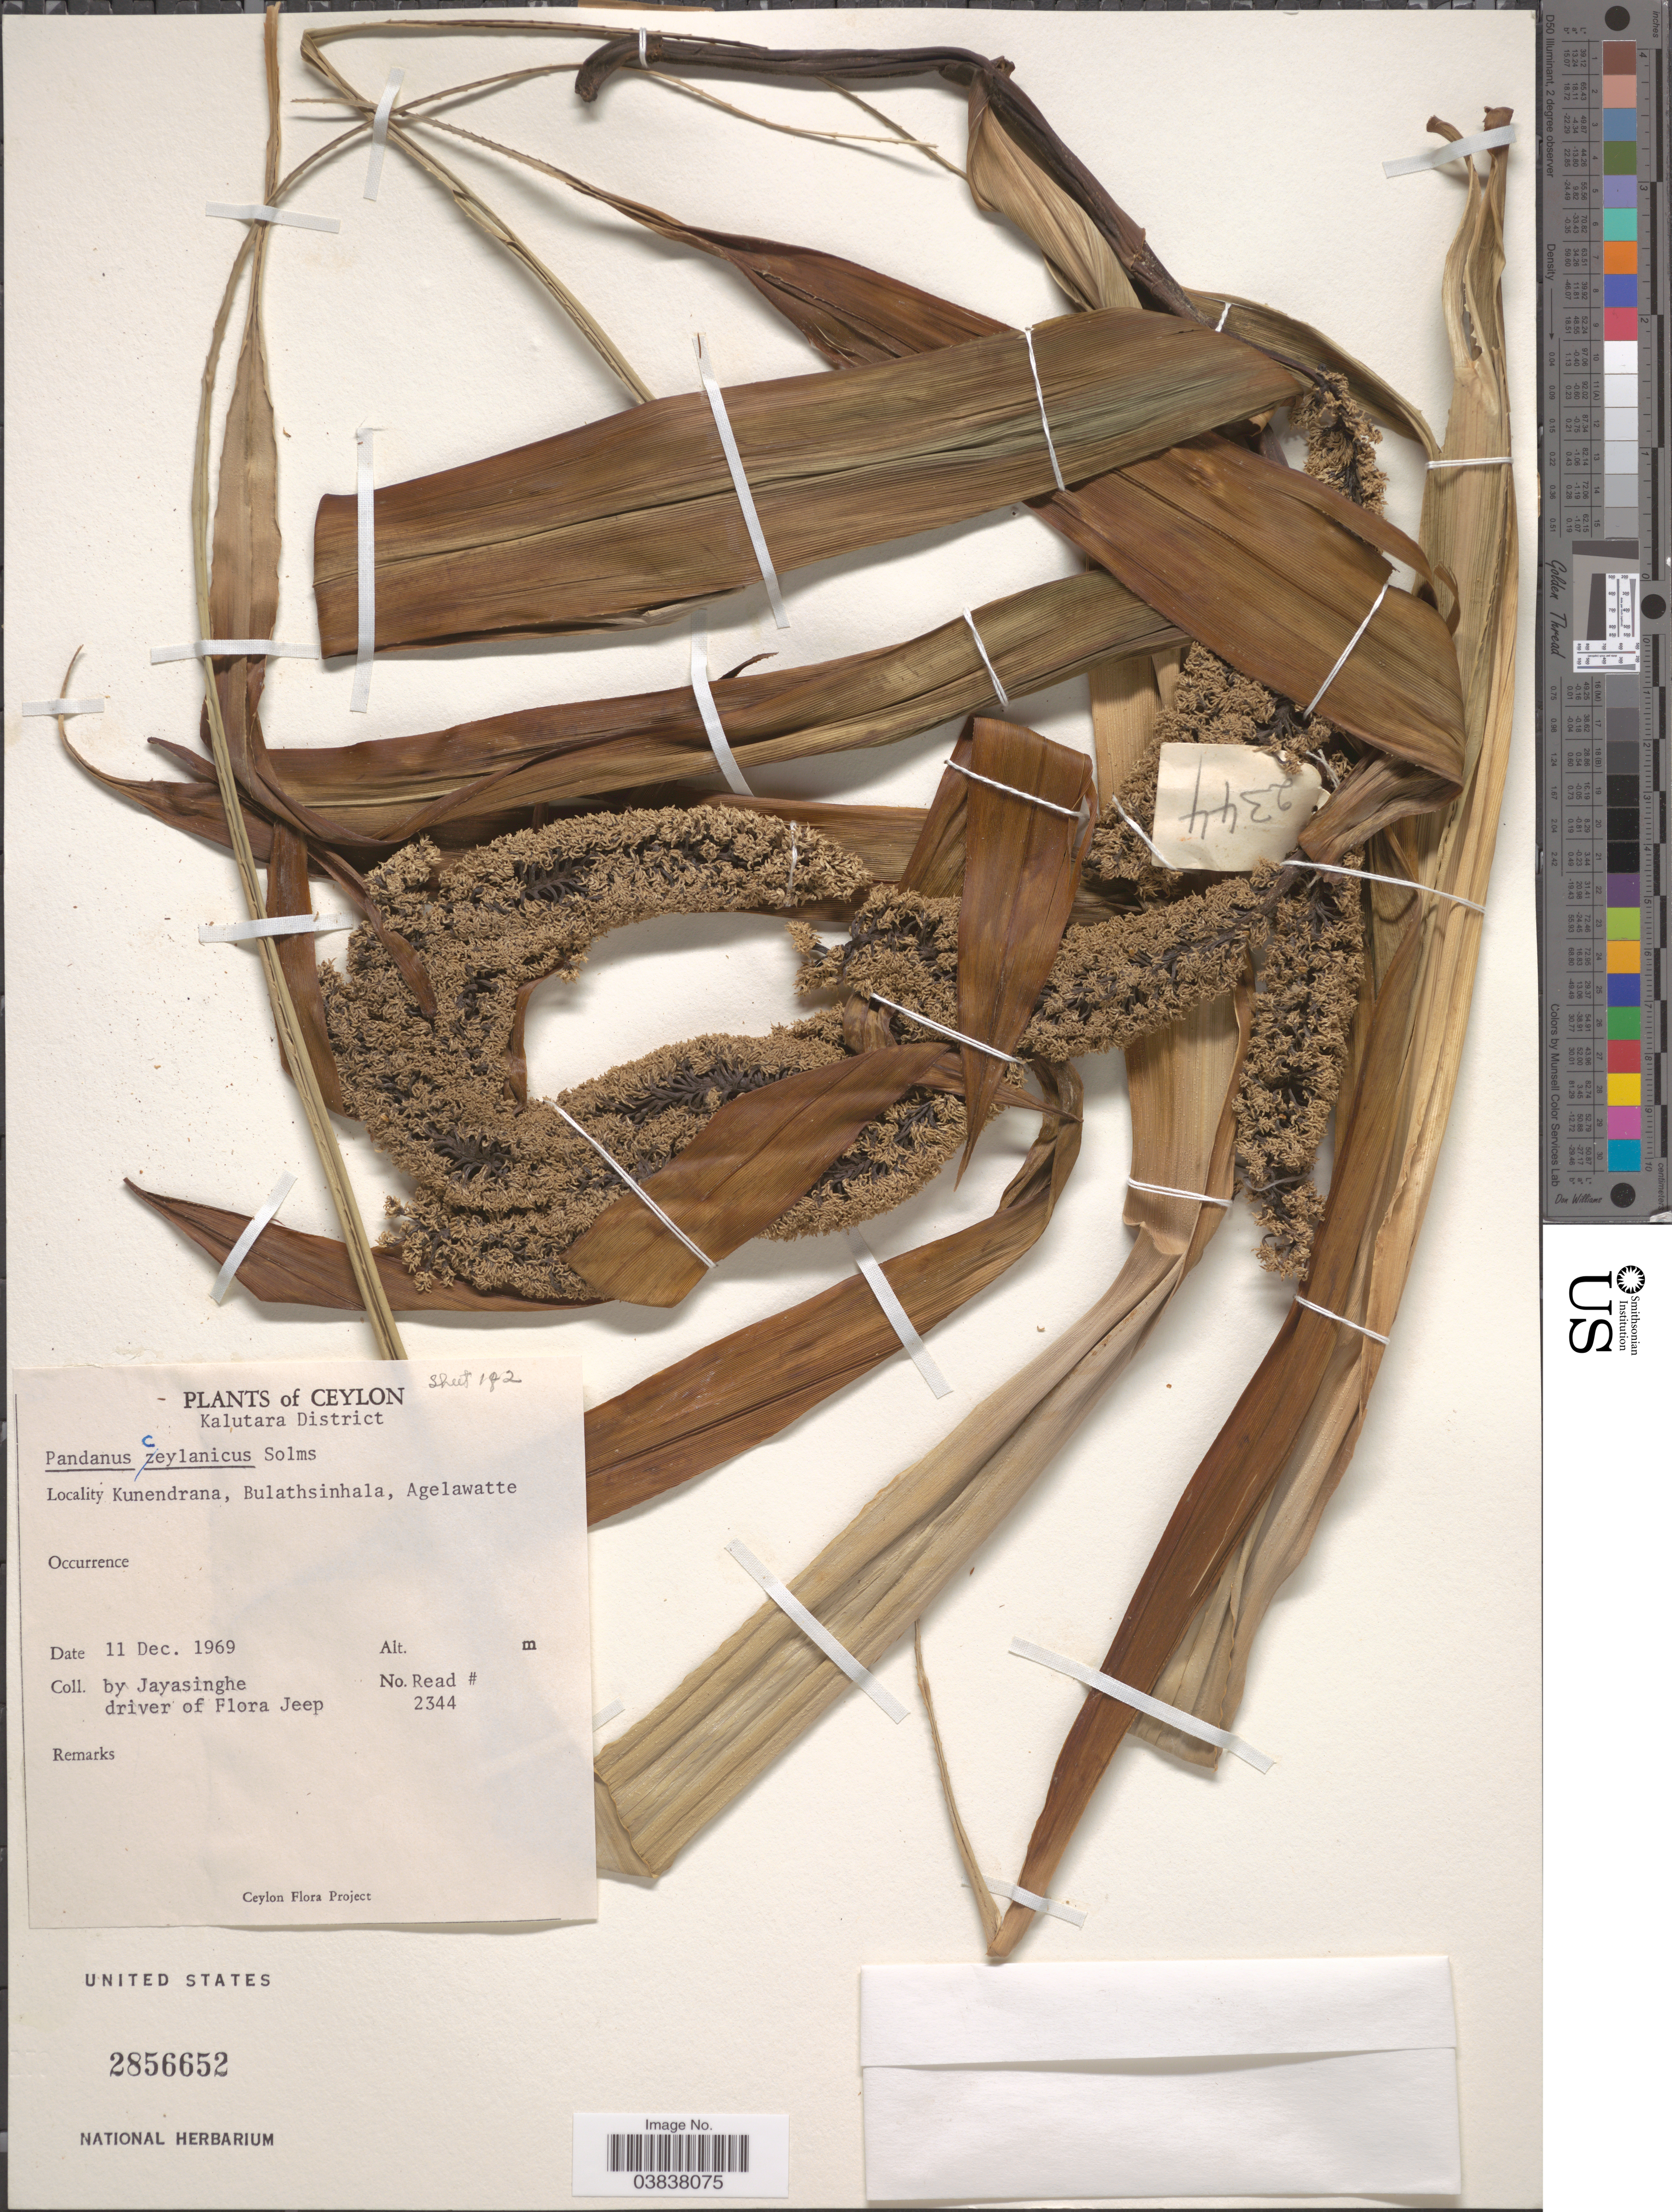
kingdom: Plantae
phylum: Tracheophyta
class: Liliopsida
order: Pandanales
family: Pandanaceae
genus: Pandanus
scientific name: Pandanus ceylanicus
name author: Solms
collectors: -. Jayasinghe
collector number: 2344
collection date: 1969-12-11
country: Sri Lanka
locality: Ceylon. Kalutara District. Kunendrana, Bulathsinhala, Agelawatte.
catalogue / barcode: US 2856652